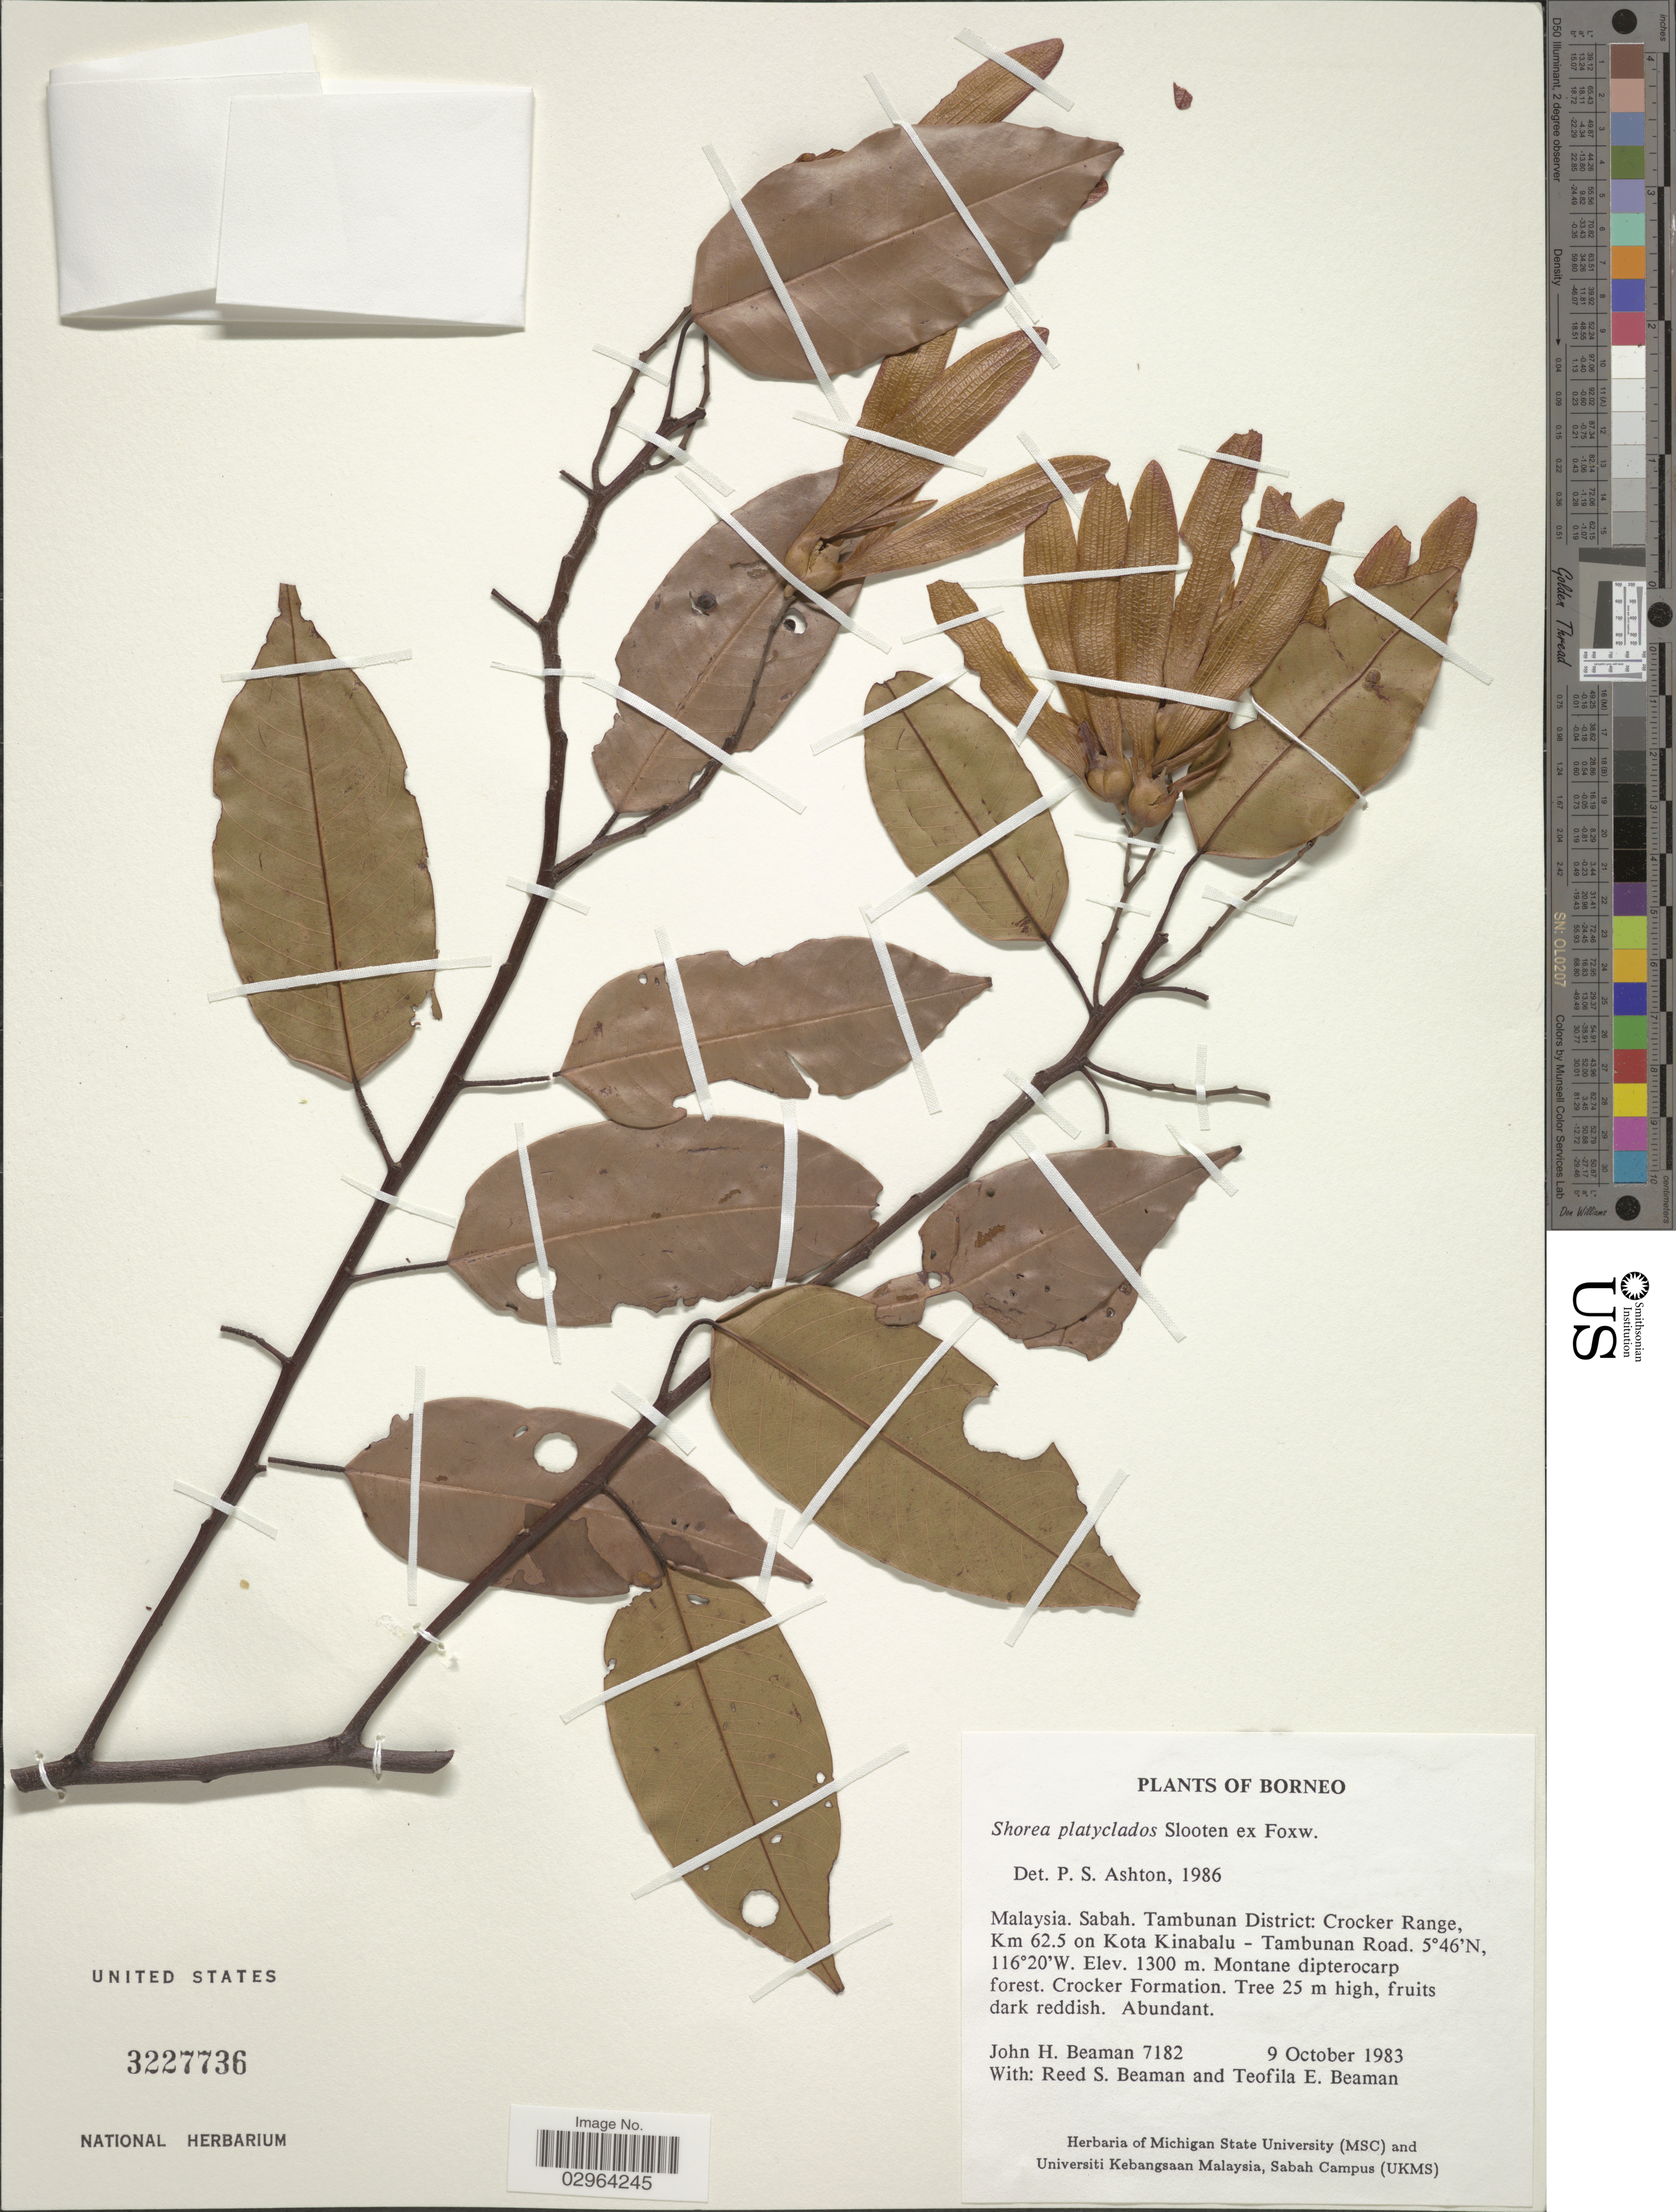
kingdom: Plantae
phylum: Tracheophyta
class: Magnoliopsida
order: Malvales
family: Dipterocarpaceae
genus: Rubroshorea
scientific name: Rubroshorea platyclados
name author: (Slooten ex Endert) P.S. Ashton & J. Heck.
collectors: J. H. Beaman, R. S. Beaman & T. E. Beaman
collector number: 7182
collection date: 1983-10-09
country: Malaysia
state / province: Sabah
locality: Tambunan District: Crocker Range, Km 62.5 on Kota Kinabalu - Tambunan Road. Borneo.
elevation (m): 1300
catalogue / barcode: US 3227736